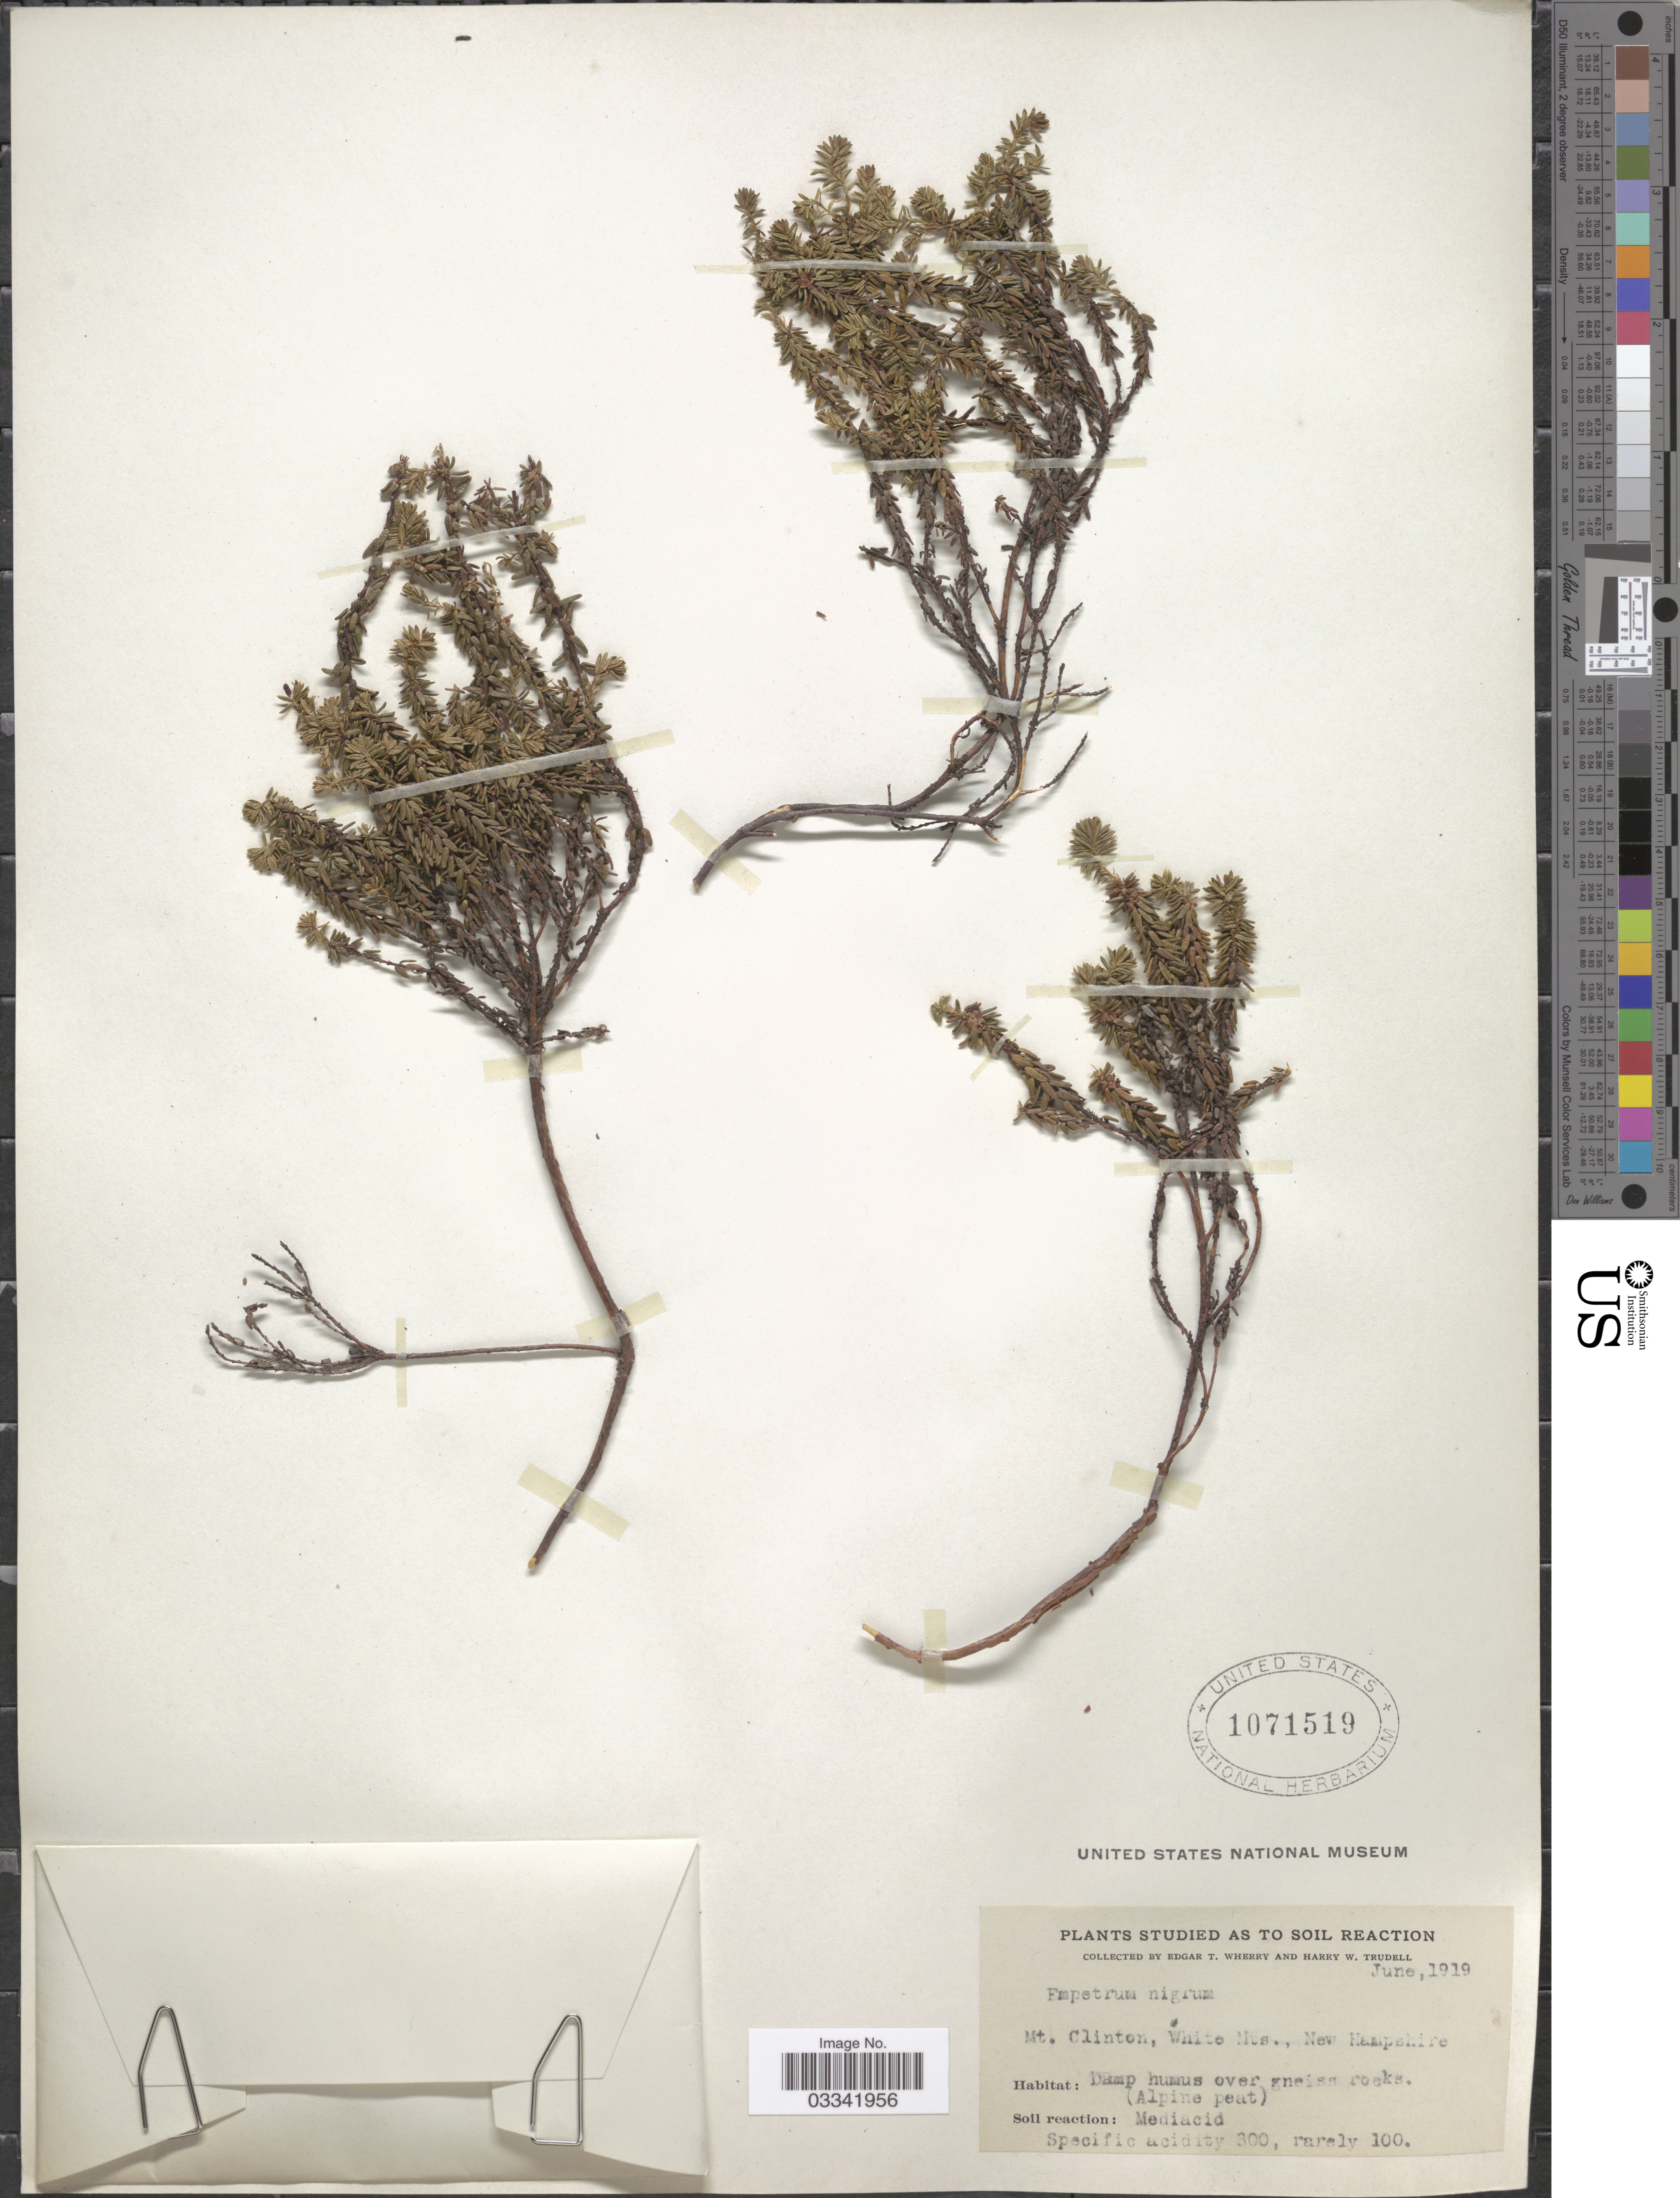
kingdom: Plantae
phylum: Tracheophyta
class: Magnoliopsida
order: Ericales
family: Ericaceae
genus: Empetrum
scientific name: Empetrum nigrum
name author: L.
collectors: E. T. Wherry & H. Trudell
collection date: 1919-06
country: United States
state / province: New Hampshire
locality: Mt. Clinton, White Mts.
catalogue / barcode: US 1071519